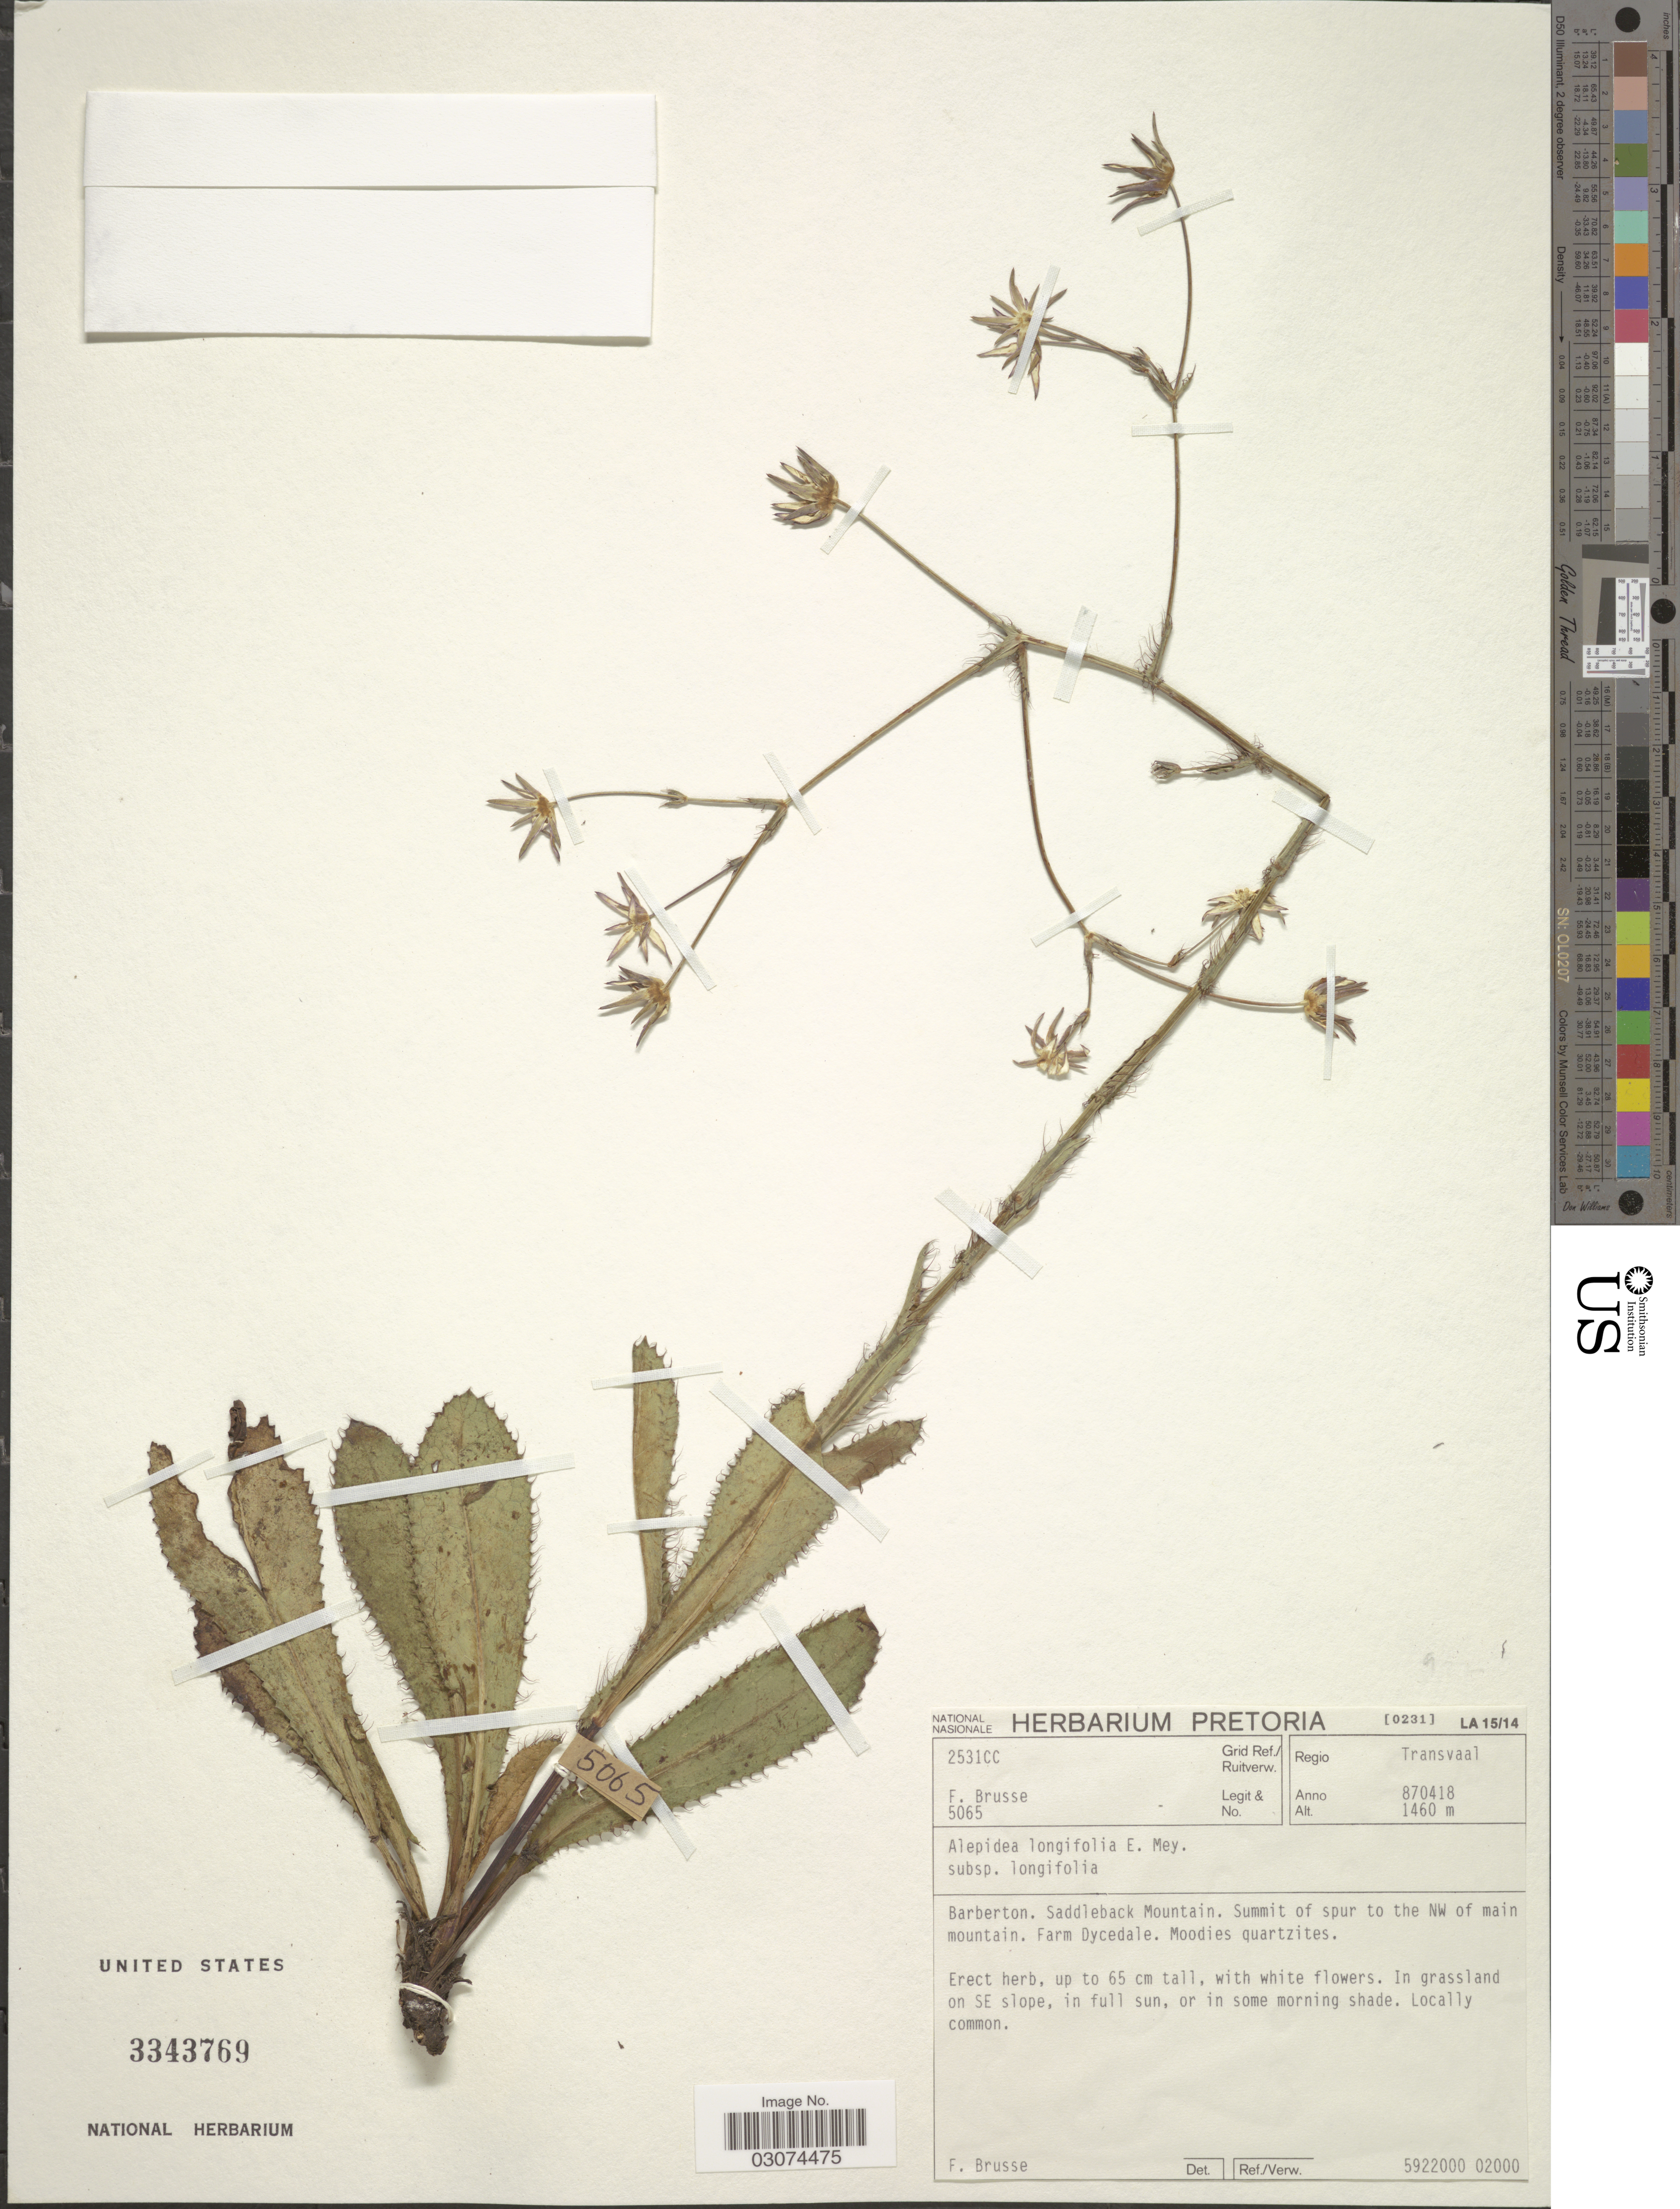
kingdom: Plantae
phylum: Tracheophyta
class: Magnoliopsida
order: Apiales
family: Apiaceae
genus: Alepidea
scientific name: Alepidea longifolia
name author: E. Mey.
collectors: F. A. Brusse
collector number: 5065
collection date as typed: Transcribed d/m/y: 18/4/87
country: South Africa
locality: Regio Transvaal. Grid Ref. 2531CC. Barberton. Saddleback Mountain. Summit of spur to the NW of main mountain. Farm Dycedale.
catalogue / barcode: US 3343769